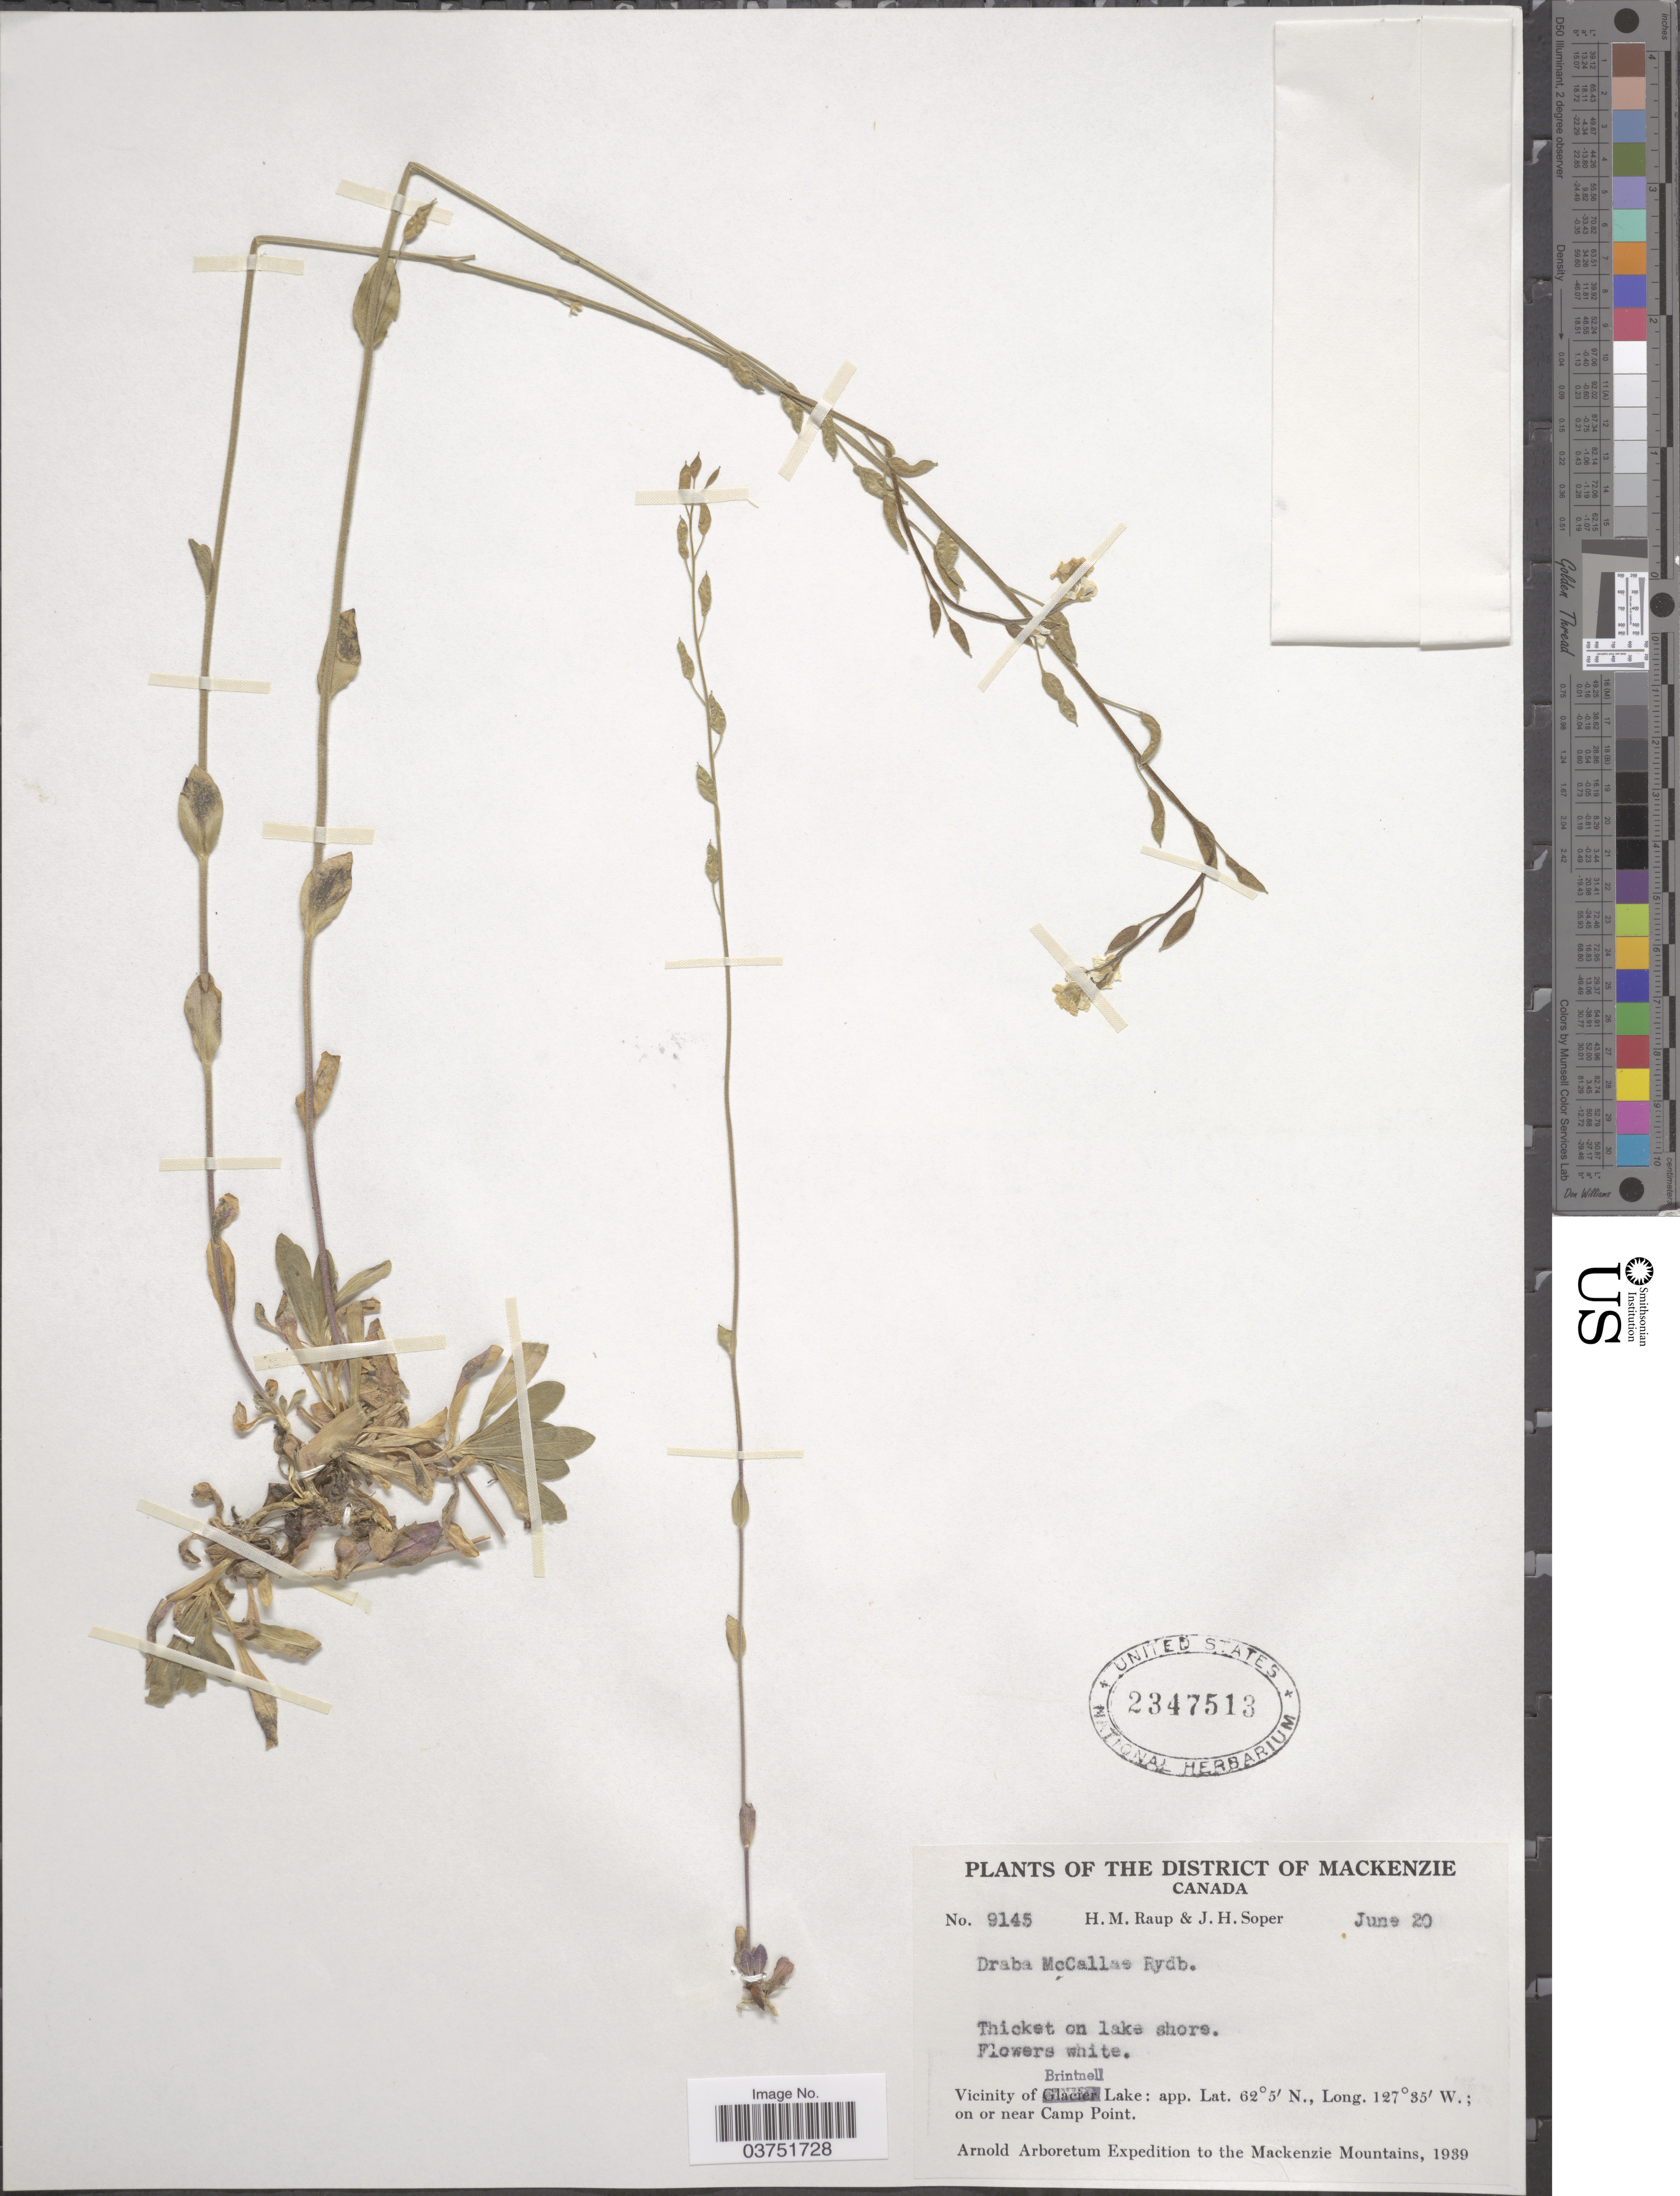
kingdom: Plantae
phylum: Tracheophyta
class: Magnoliopsida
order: Brassicales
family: Brassicaceae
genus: Draba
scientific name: Draba mccallae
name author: Rydb.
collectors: H. Raup & J. H. Soper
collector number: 9145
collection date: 1939-06-20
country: Canada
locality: District of Mackenzie. Vicinity of Brintnell Lake., on or near Camp Point. Mackenzie Mountains.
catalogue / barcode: US 2347513